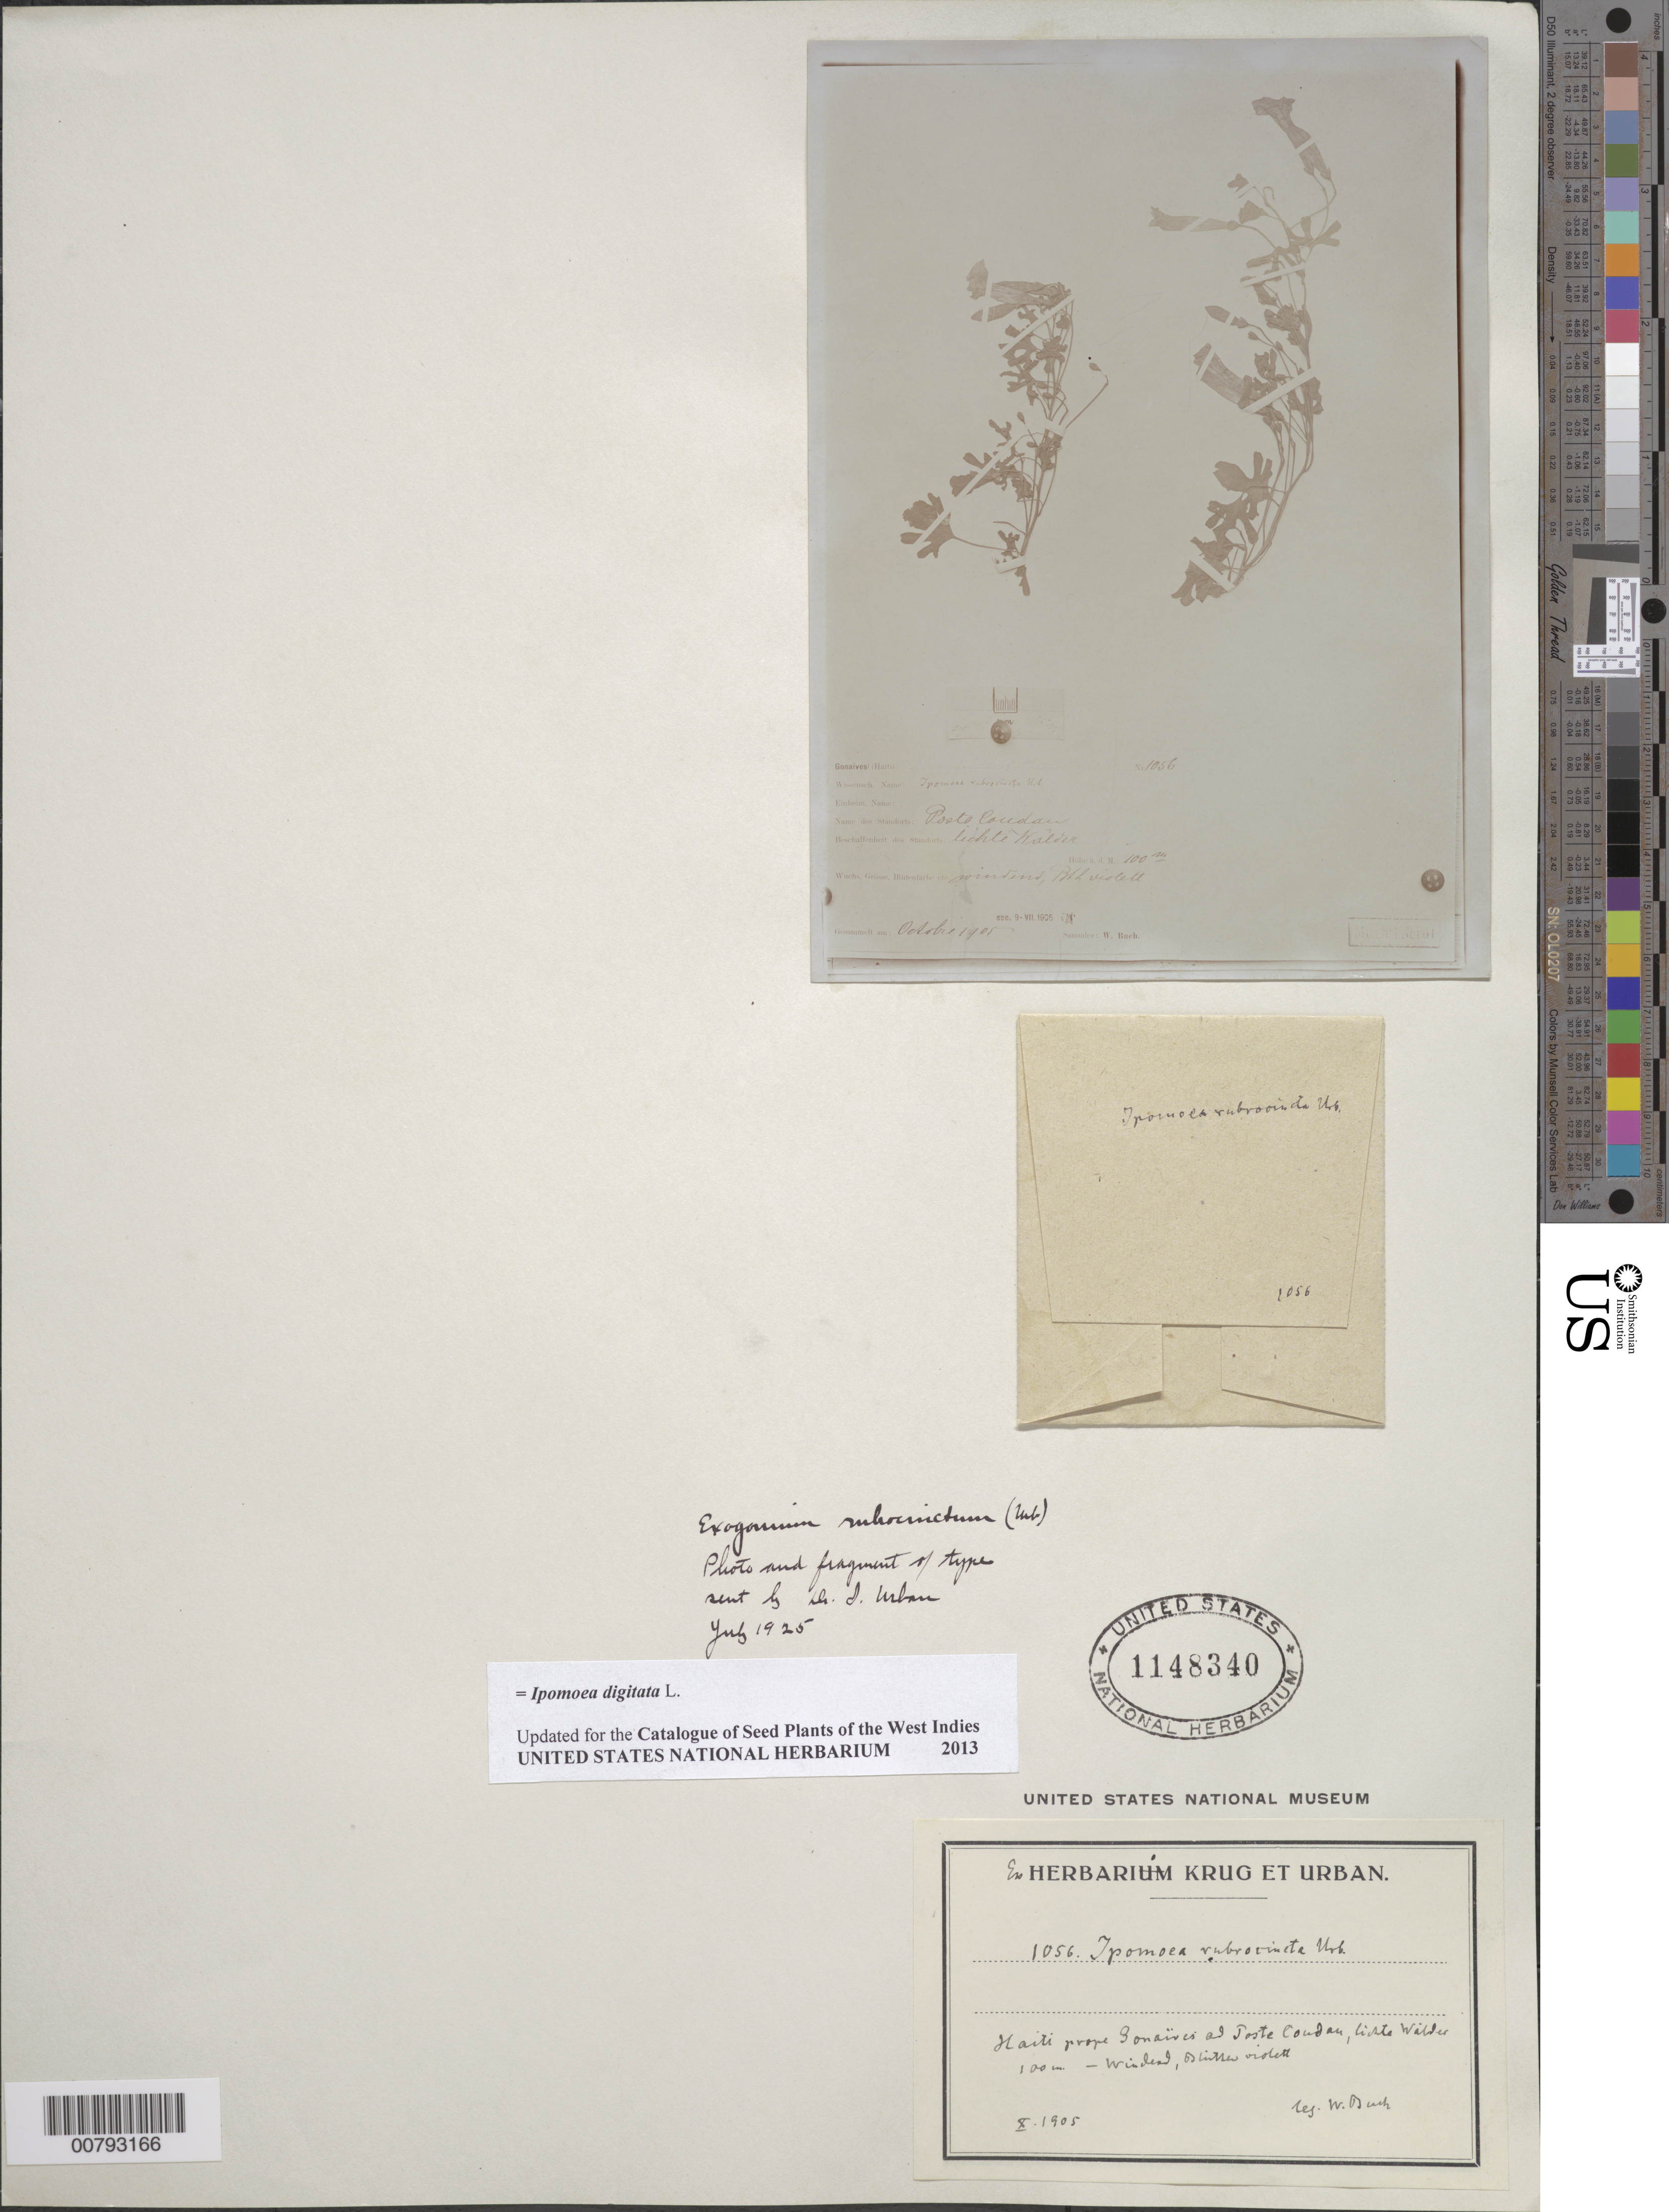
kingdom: Plantae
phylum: Tracheophyta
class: Magnoliopsida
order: Solanales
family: Convolvulaceae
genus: Ipomoea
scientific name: Ipomoea digitata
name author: L.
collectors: W. Buch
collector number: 1056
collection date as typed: Dec 1905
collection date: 1905-12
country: Haiti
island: Hispaniola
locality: Prope Gonaïves at Toste Coudon, liste Wilder.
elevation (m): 100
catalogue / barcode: US 1148340